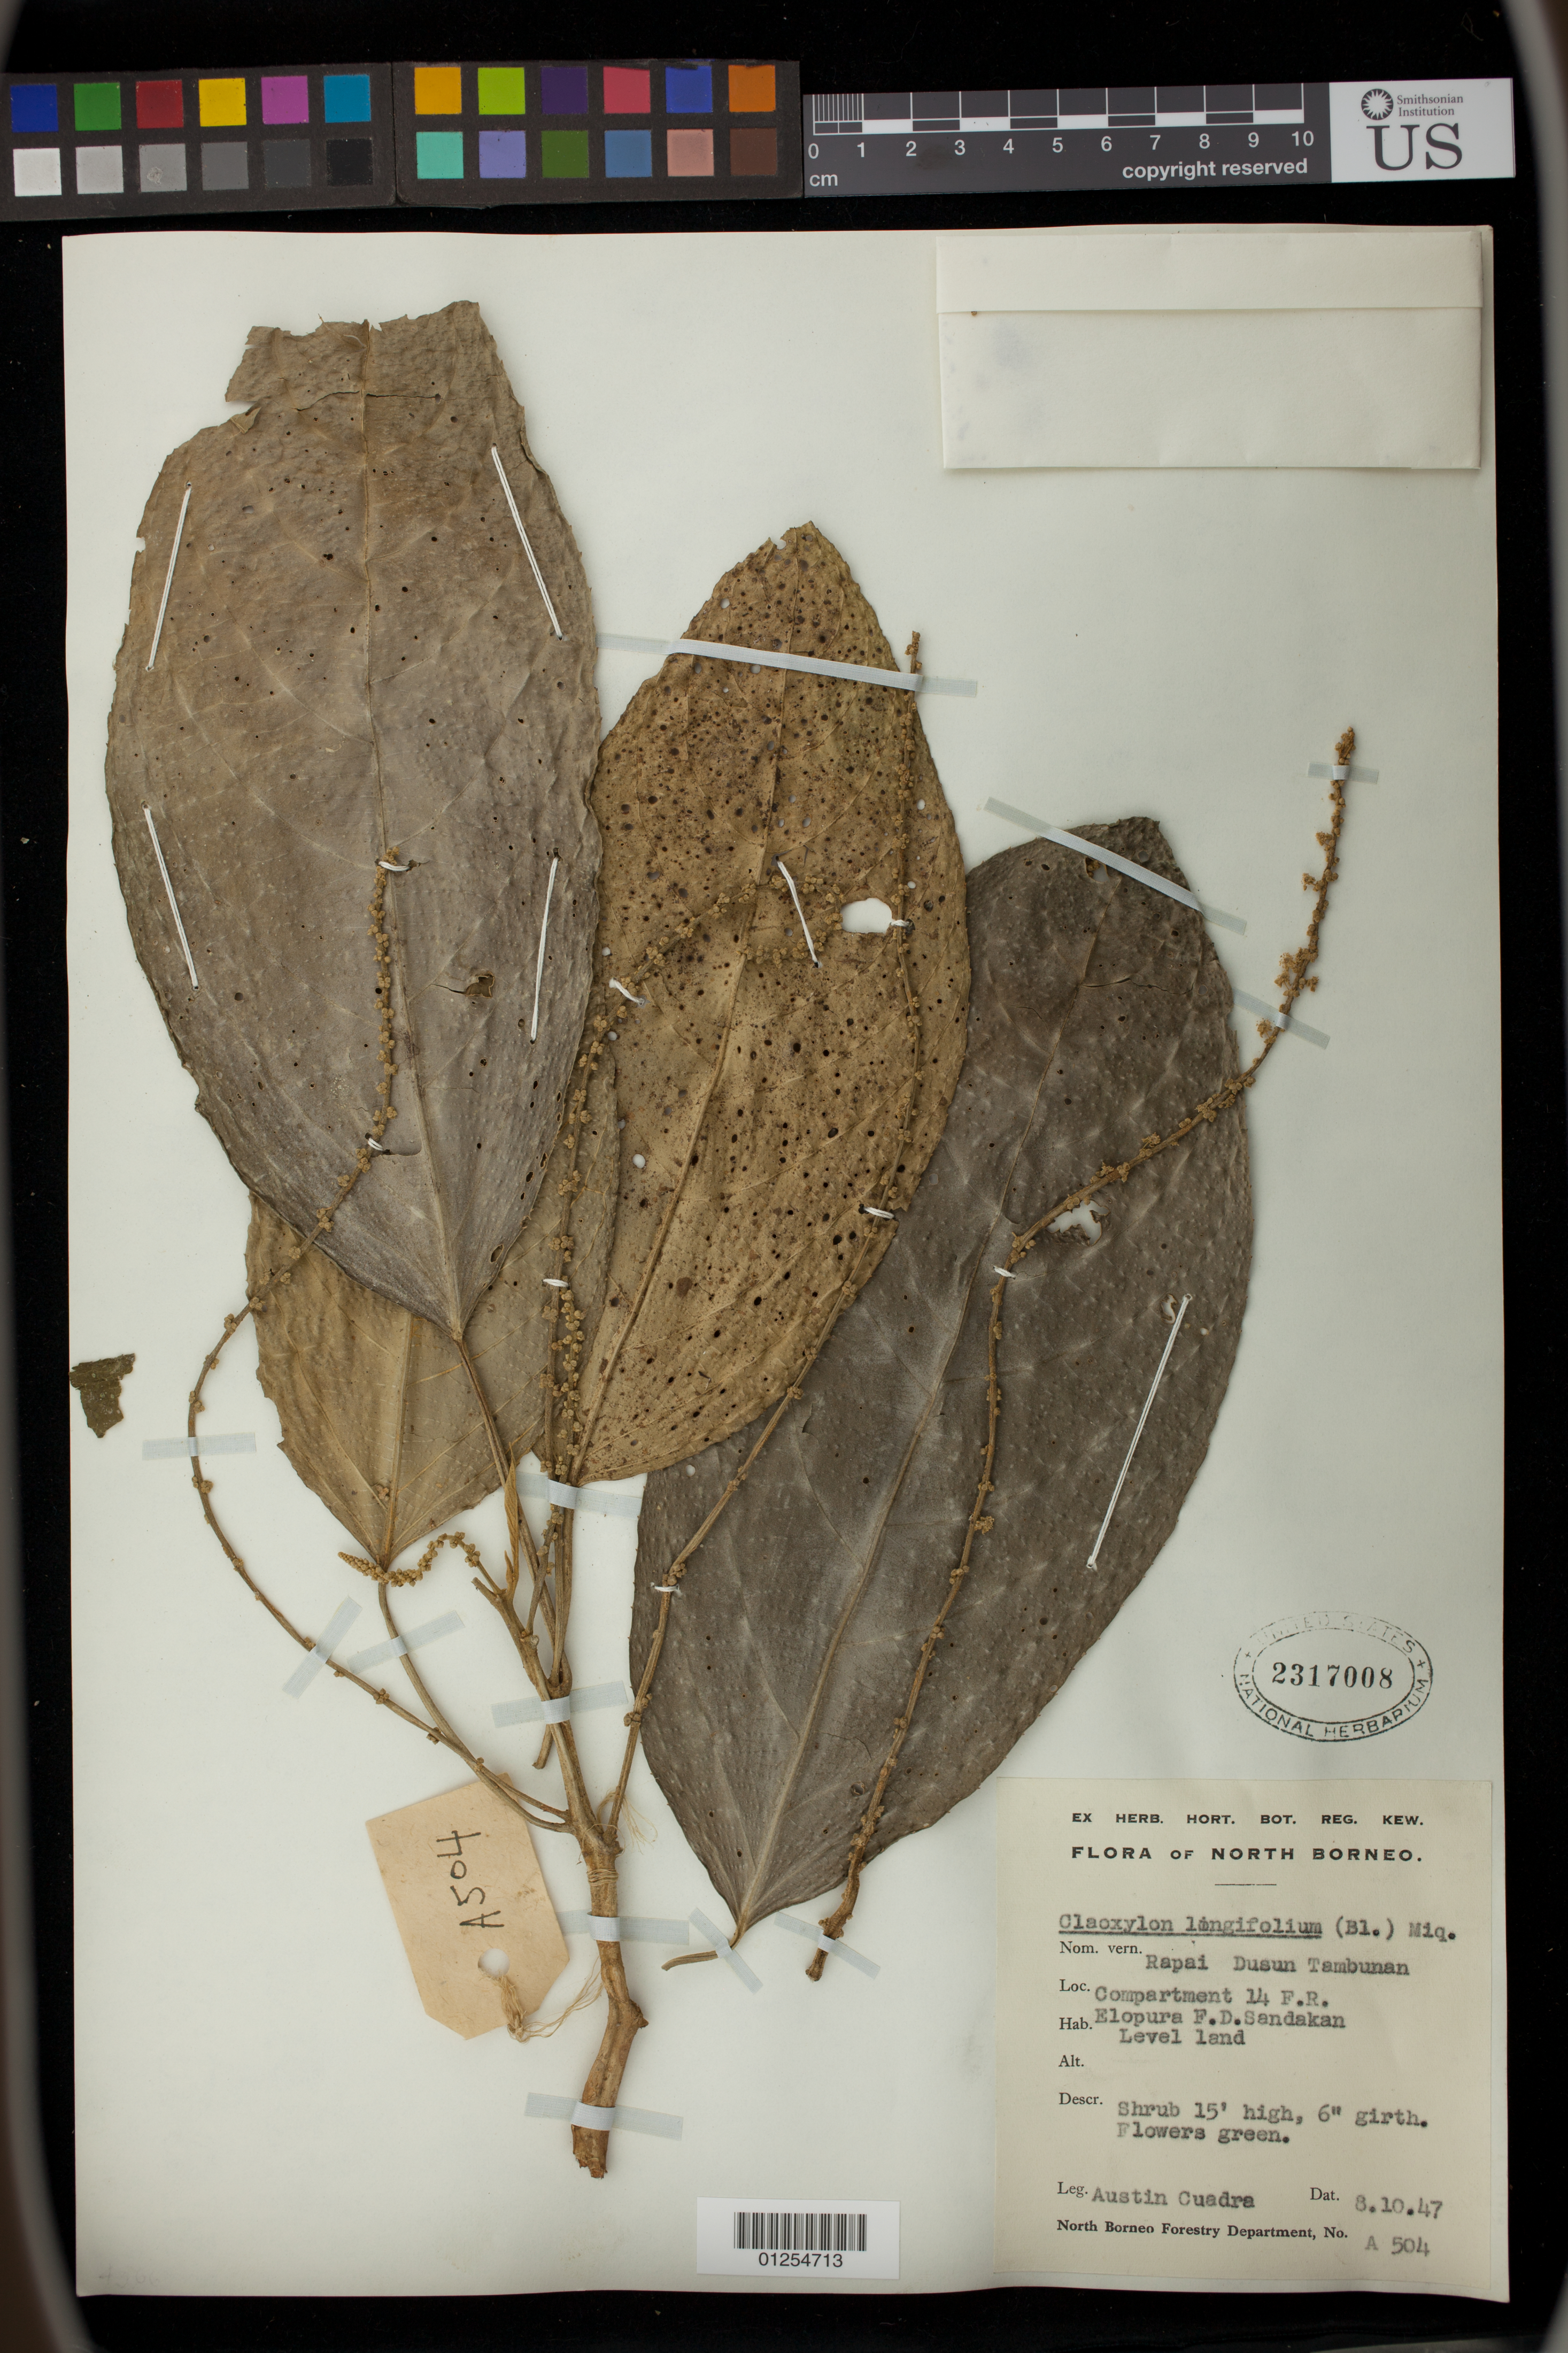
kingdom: Plantae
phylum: Tracheophyta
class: Magnoliopsida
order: Malpighiales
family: Euphorbiaceae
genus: Claoxylon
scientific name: Claoxylon longifolium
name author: (Blume) Endl. & Hassk.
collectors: A. Cuadra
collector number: A 504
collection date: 1947-10-08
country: Malaysia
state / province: Sabah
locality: Compartment 14 F.R. Elopura F.D. Sandakan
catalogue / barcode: US 2317008